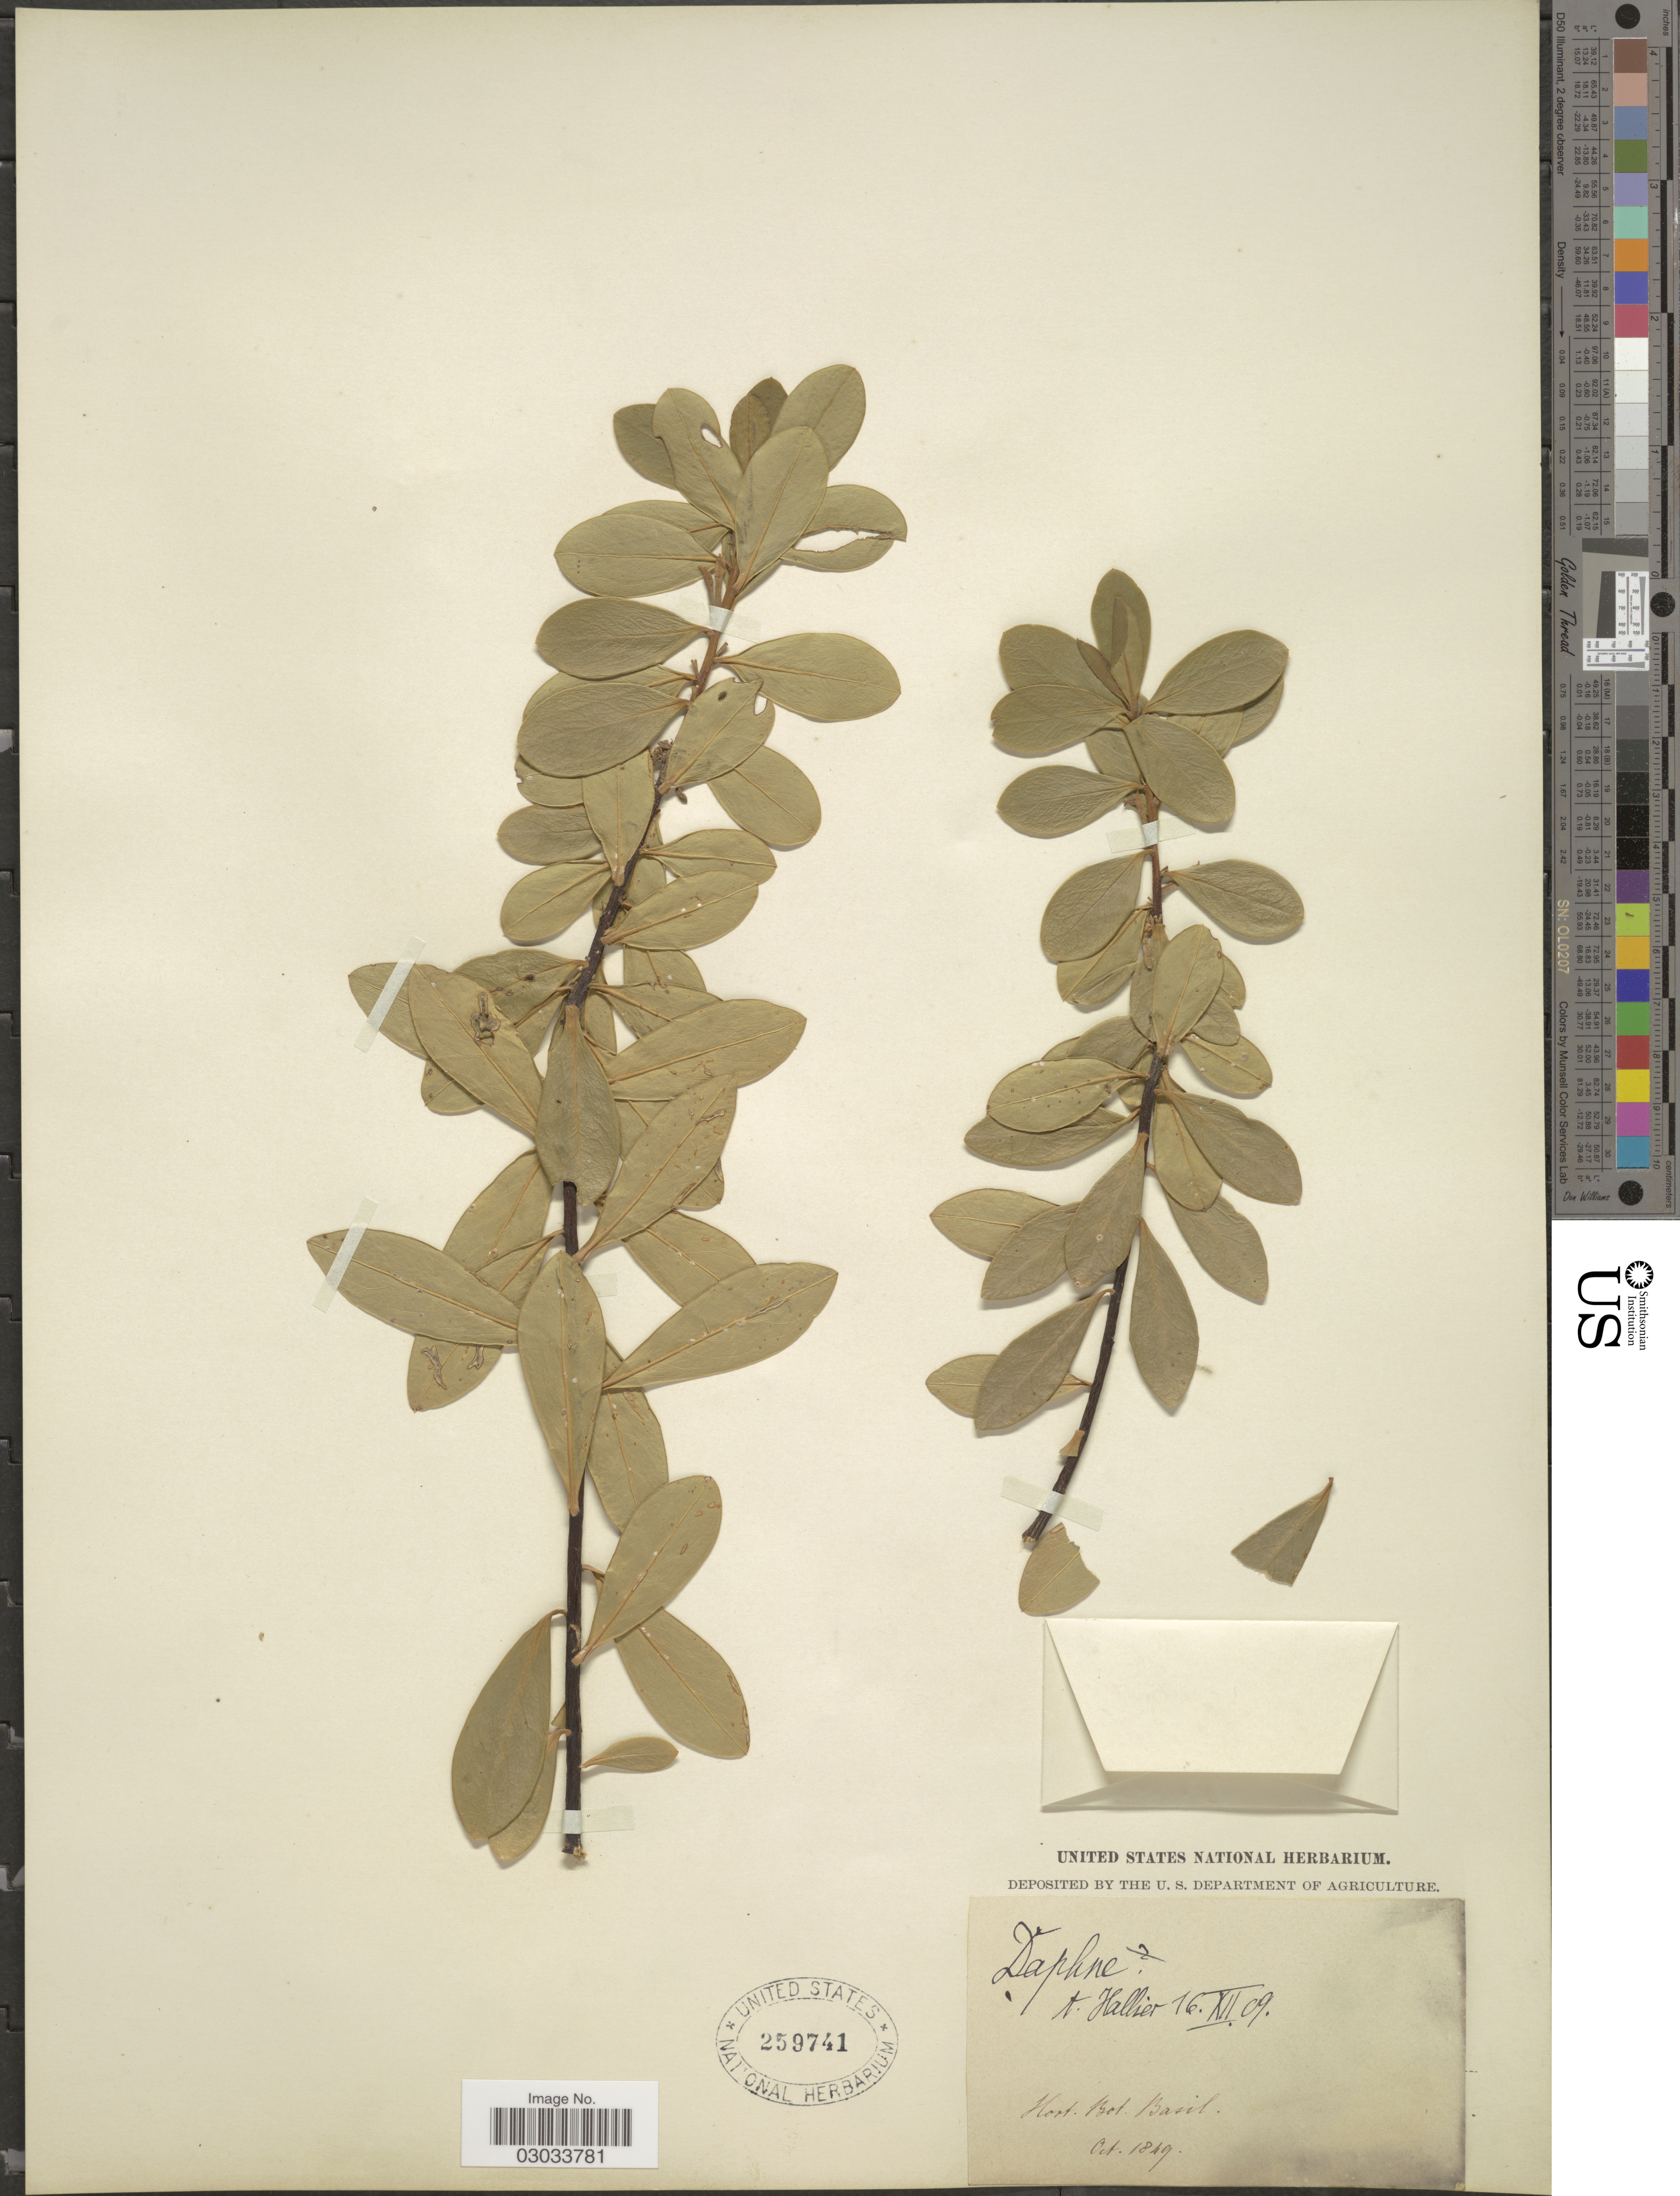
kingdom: Plantae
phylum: Tracheophyta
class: Magnoliopsida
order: Malvales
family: Thymelaeaceae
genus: Daphne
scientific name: Daphne sp.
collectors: ex herb. United States National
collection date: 1849-10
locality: Hort. Bot. Basil.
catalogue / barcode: US 259741